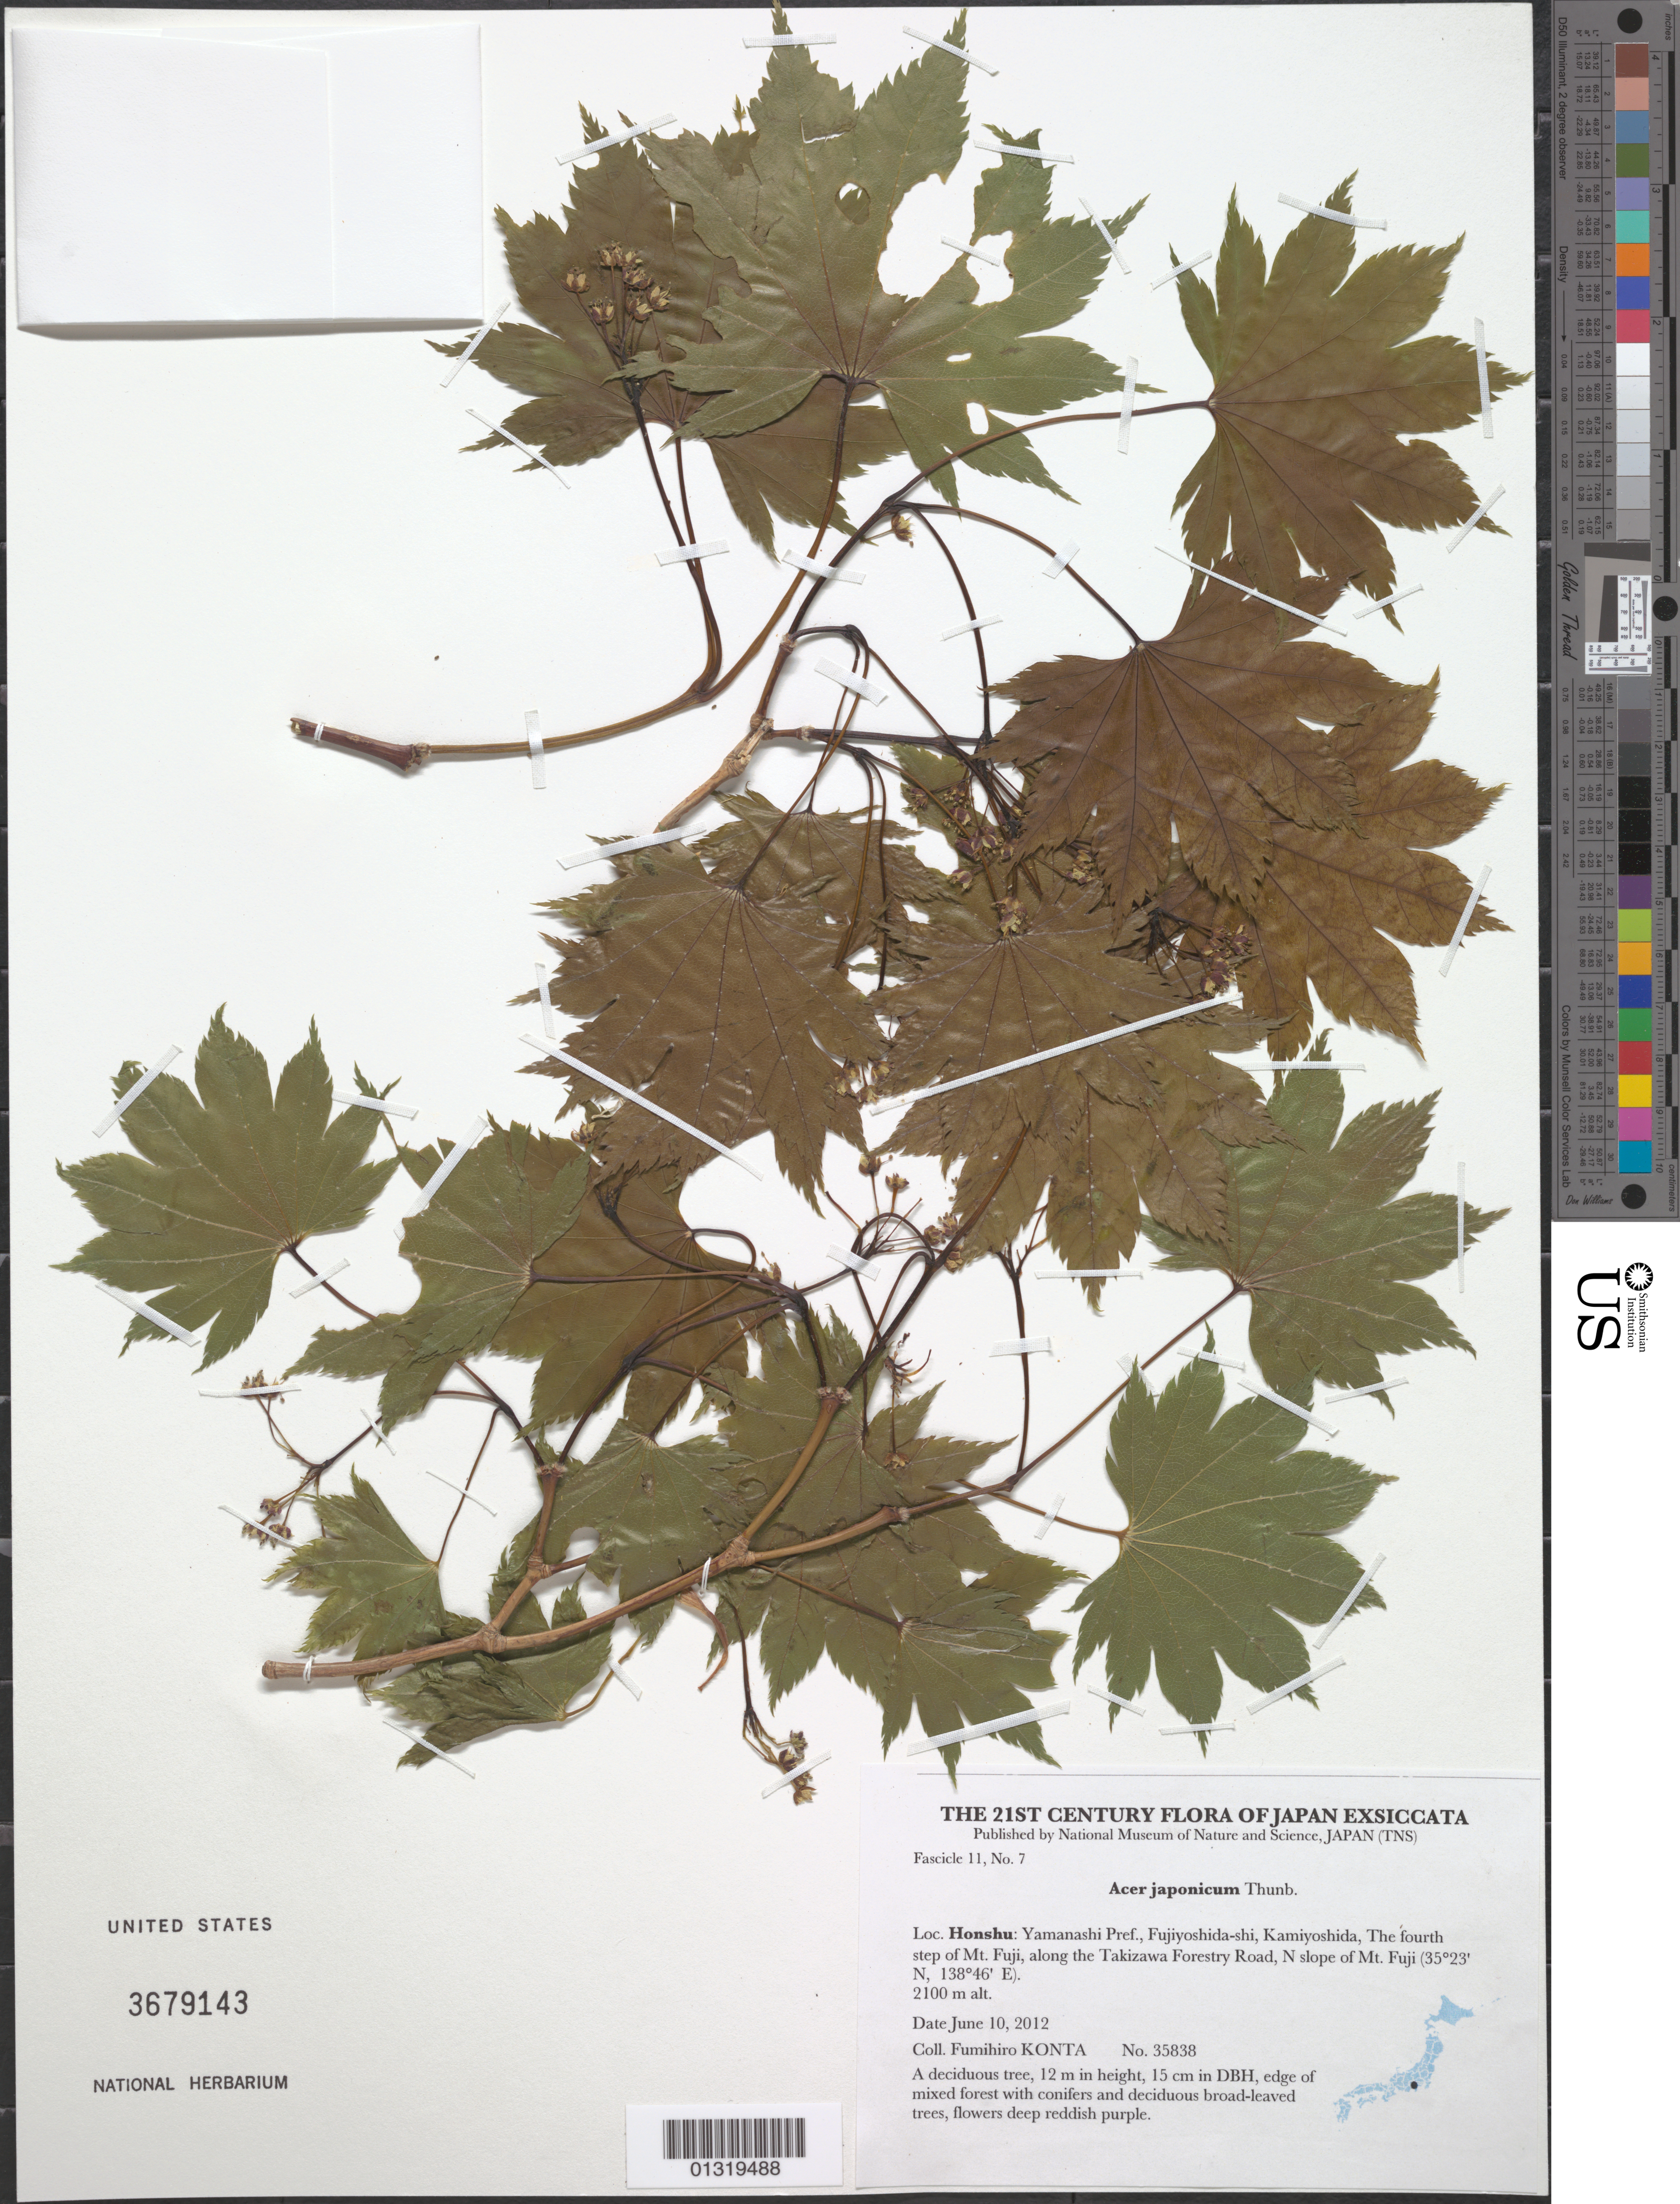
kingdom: Plantae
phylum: Tracheophyta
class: Magnoliopsida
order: Sapindales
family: Sapindaceae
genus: Acer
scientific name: Acer japonicum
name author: Thunb.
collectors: F. Konta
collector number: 35838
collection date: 2012-06-10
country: Japan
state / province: Yamanasi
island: Honshu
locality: Yamanashi Pref., Fujiyoshida-shi, Kamiyoshida, The fourth step of Mt. Fuji, along the Takizawa Forestry Road, N slope of Mt. Fuji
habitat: Edge of mixed forest with conifers and deciduous broad-leaved trees, flowers deep reddish purple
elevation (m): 2100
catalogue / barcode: US 3679143